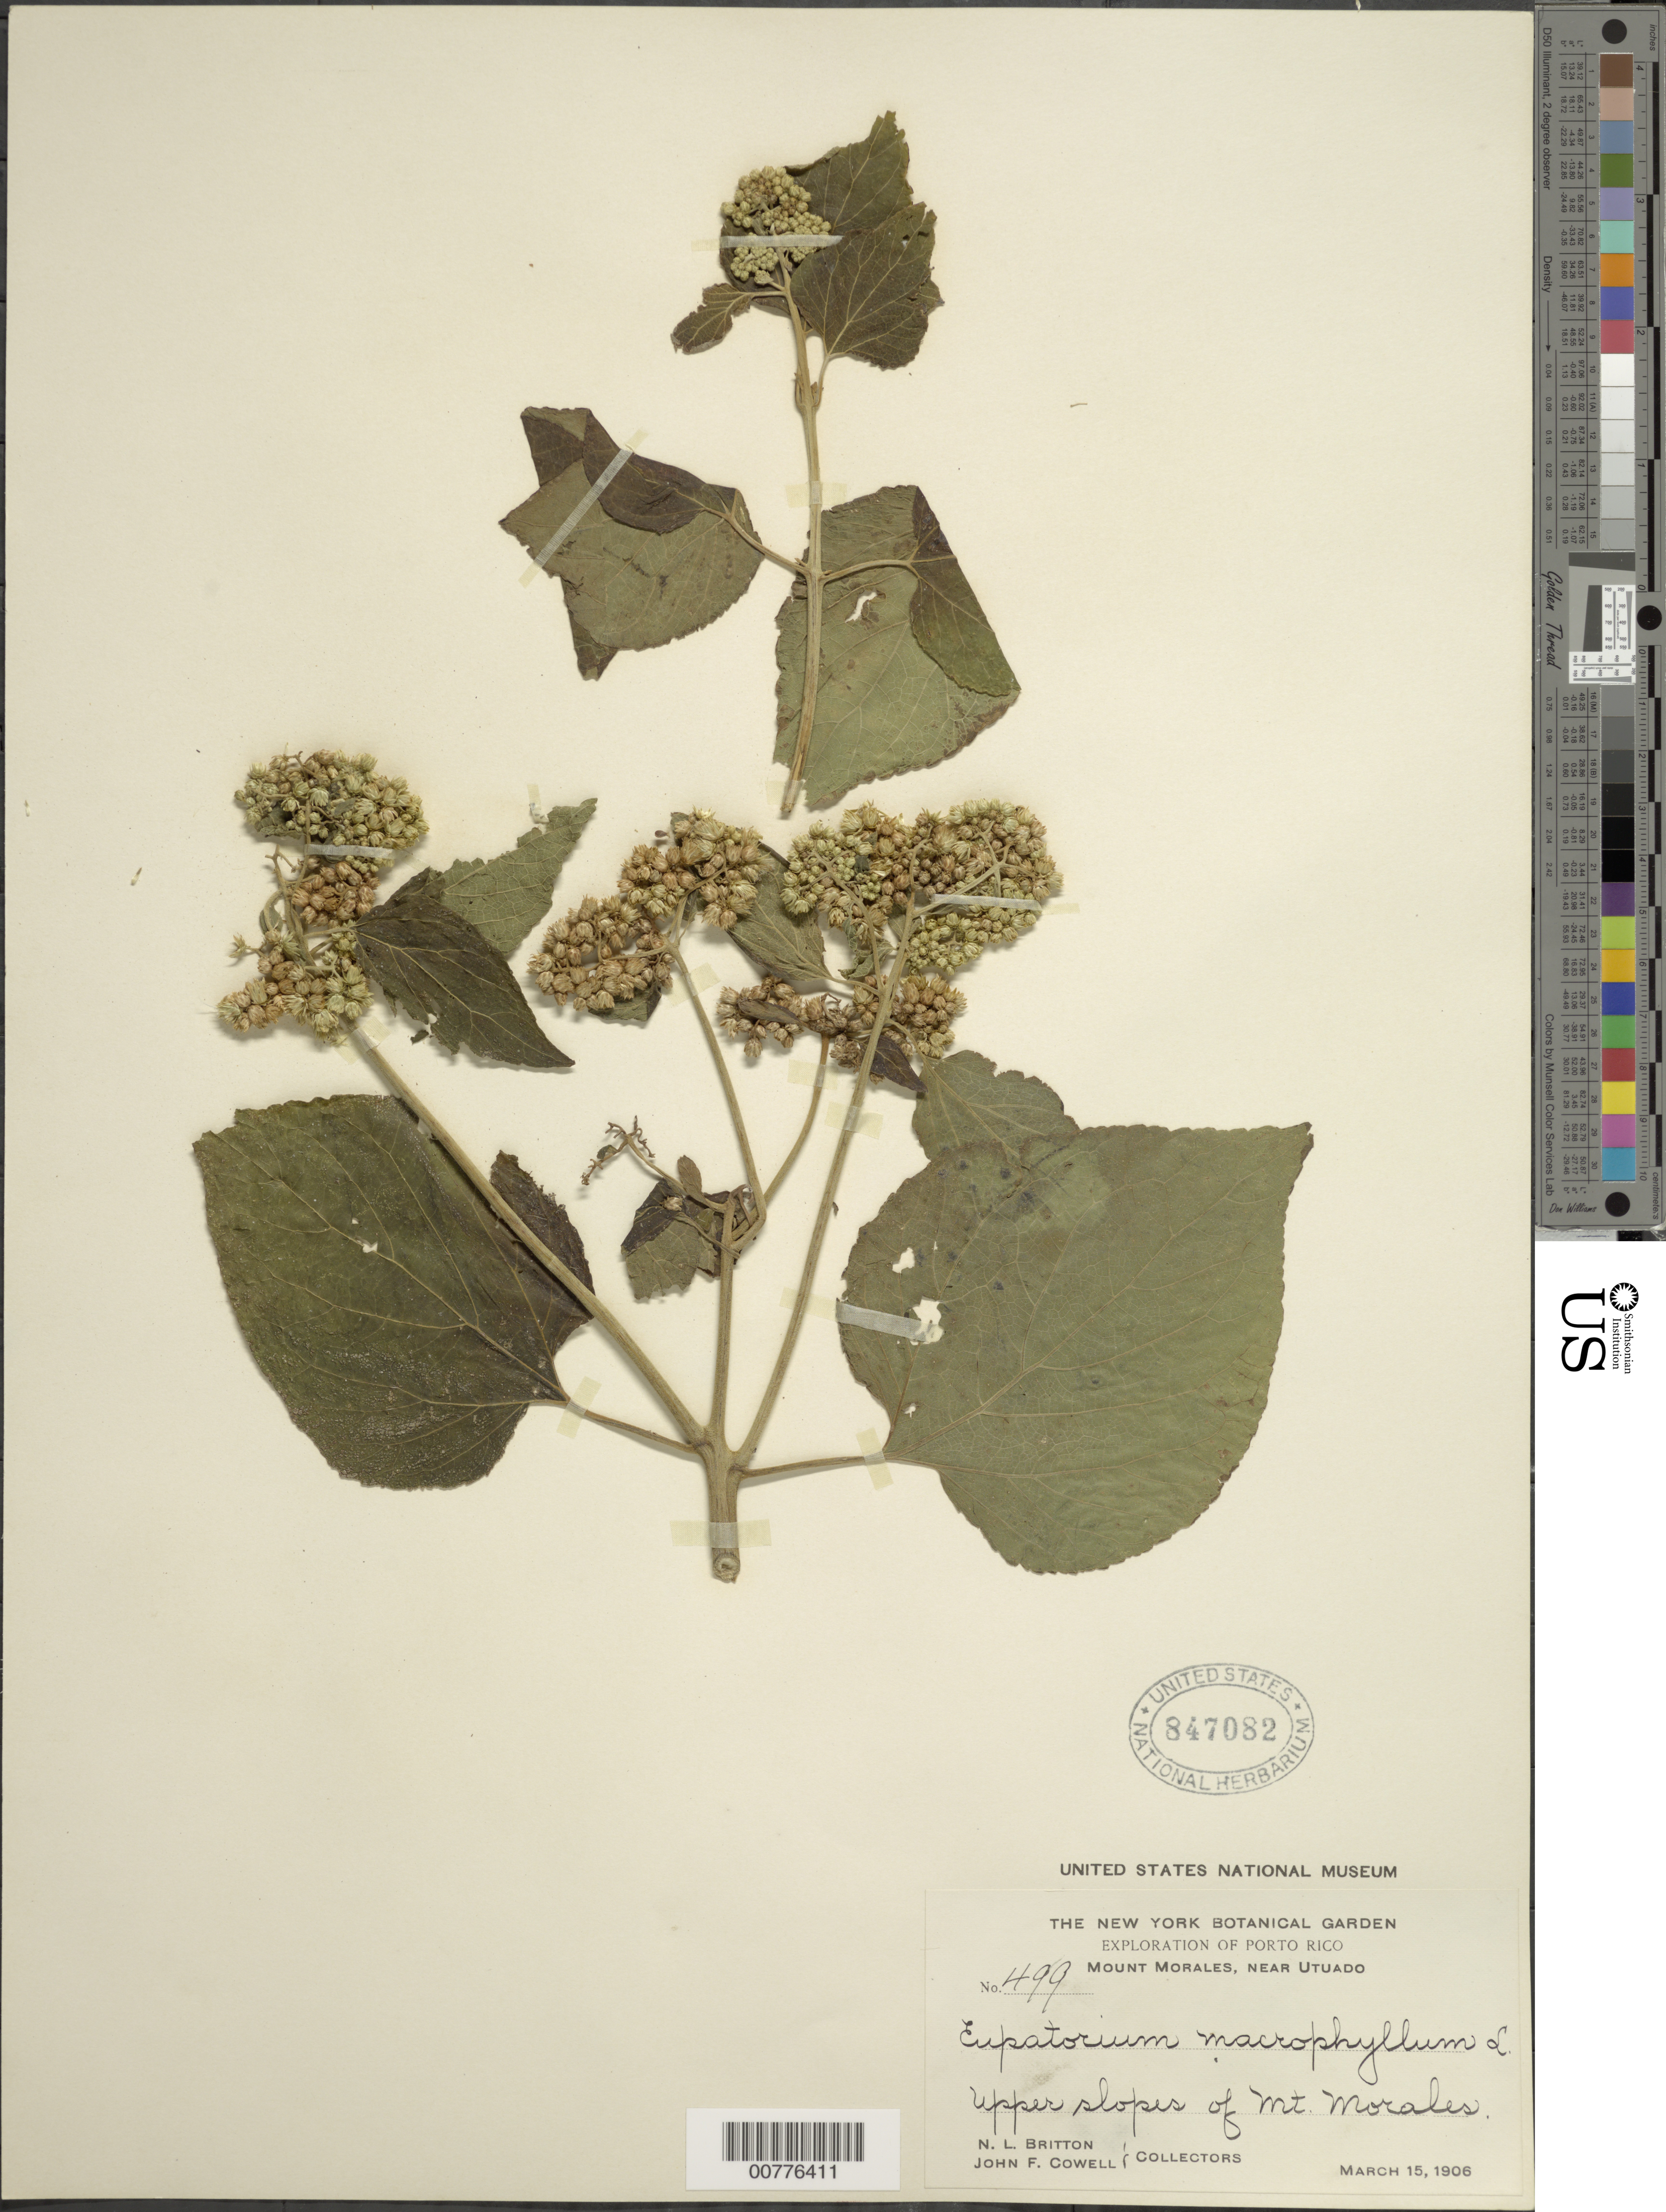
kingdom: Plantae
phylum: Tracheophyta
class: Magnoliopsida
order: Asterales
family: Asteraceae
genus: Hebeclinium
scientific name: Hebeclinium macrophyllum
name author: (L.) DC.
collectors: N. Britton & J. F. Cowell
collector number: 499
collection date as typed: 15 Mar 1906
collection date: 1906-03-15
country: Puerto Rico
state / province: Utuado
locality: Upper slopes of Mount Morales, near Utuado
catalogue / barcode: US 847082